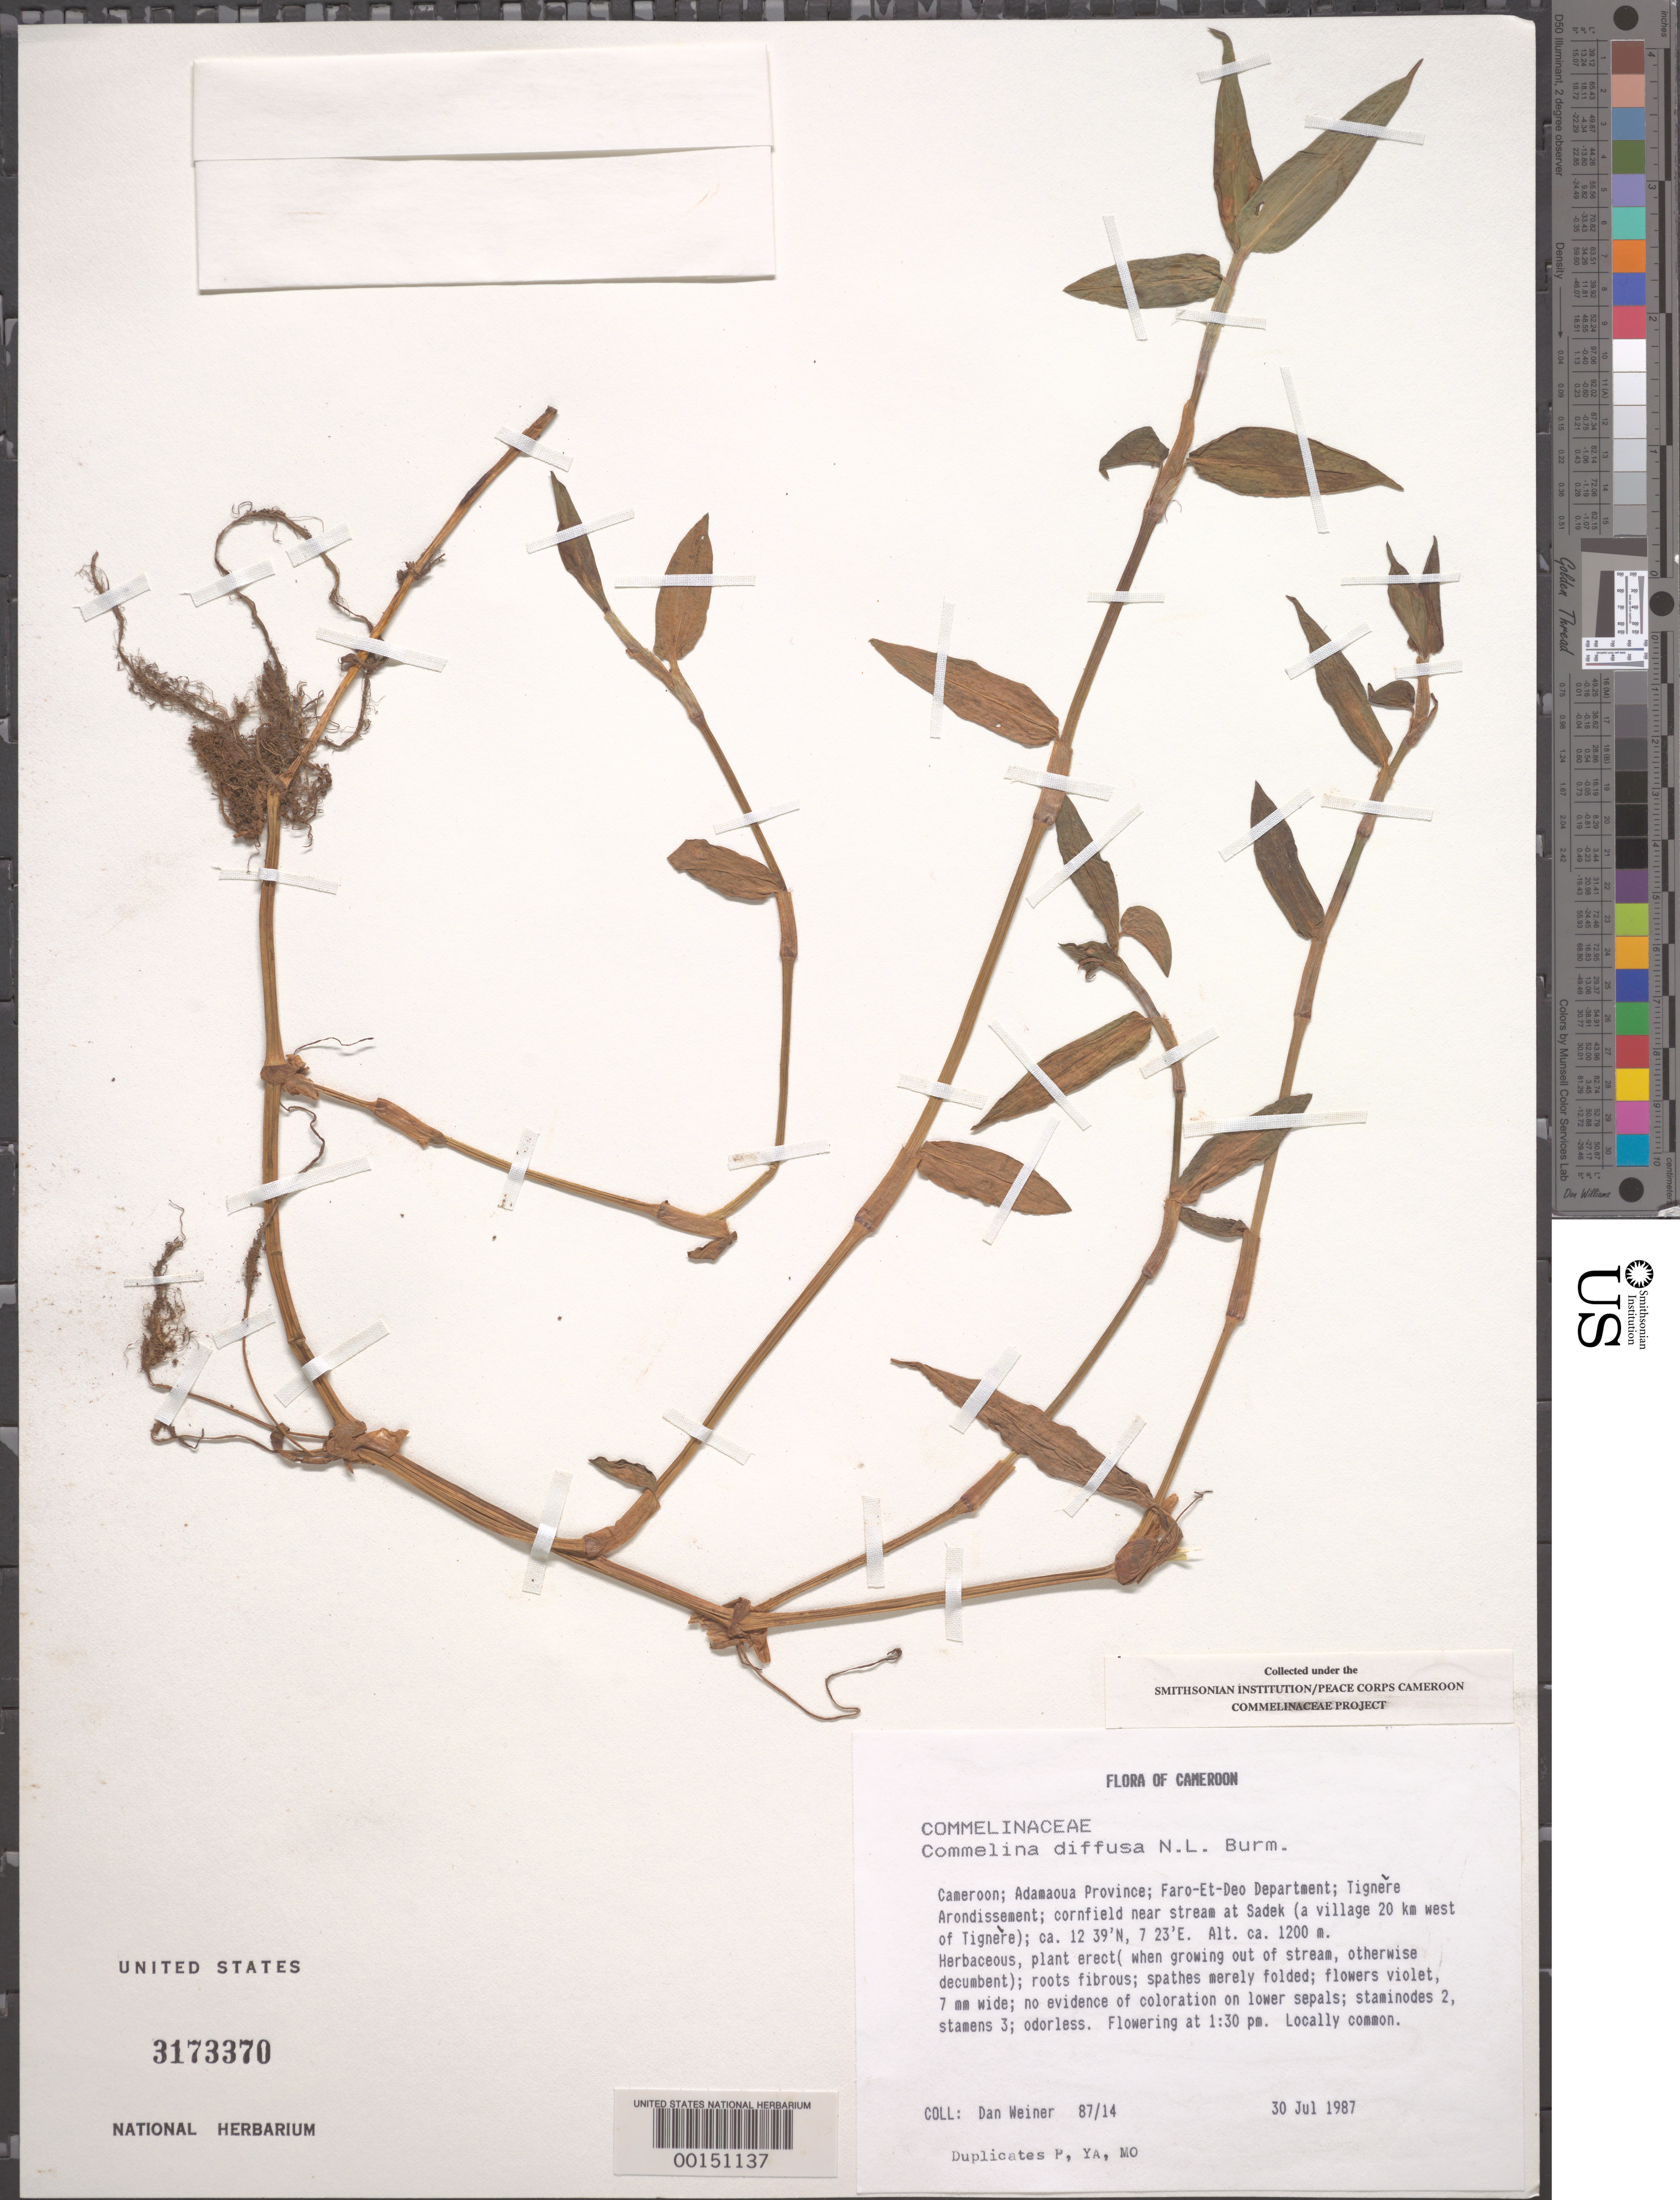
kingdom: Plantae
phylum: Tracheophyta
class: Liliopsida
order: Commelinales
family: Commelinaceae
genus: Commelina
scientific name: Commelina diffusa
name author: Burm. f.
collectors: D. Weiner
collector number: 87/14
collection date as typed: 30 Jul 1987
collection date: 1987-07-30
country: Cameroon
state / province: Adamawa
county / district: Faro-deo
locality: Tignere arrondissement, cornfield near stream at sadek, village 20 km w of tignere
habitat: Cornfield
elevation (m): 1200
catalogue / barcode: US 3173370